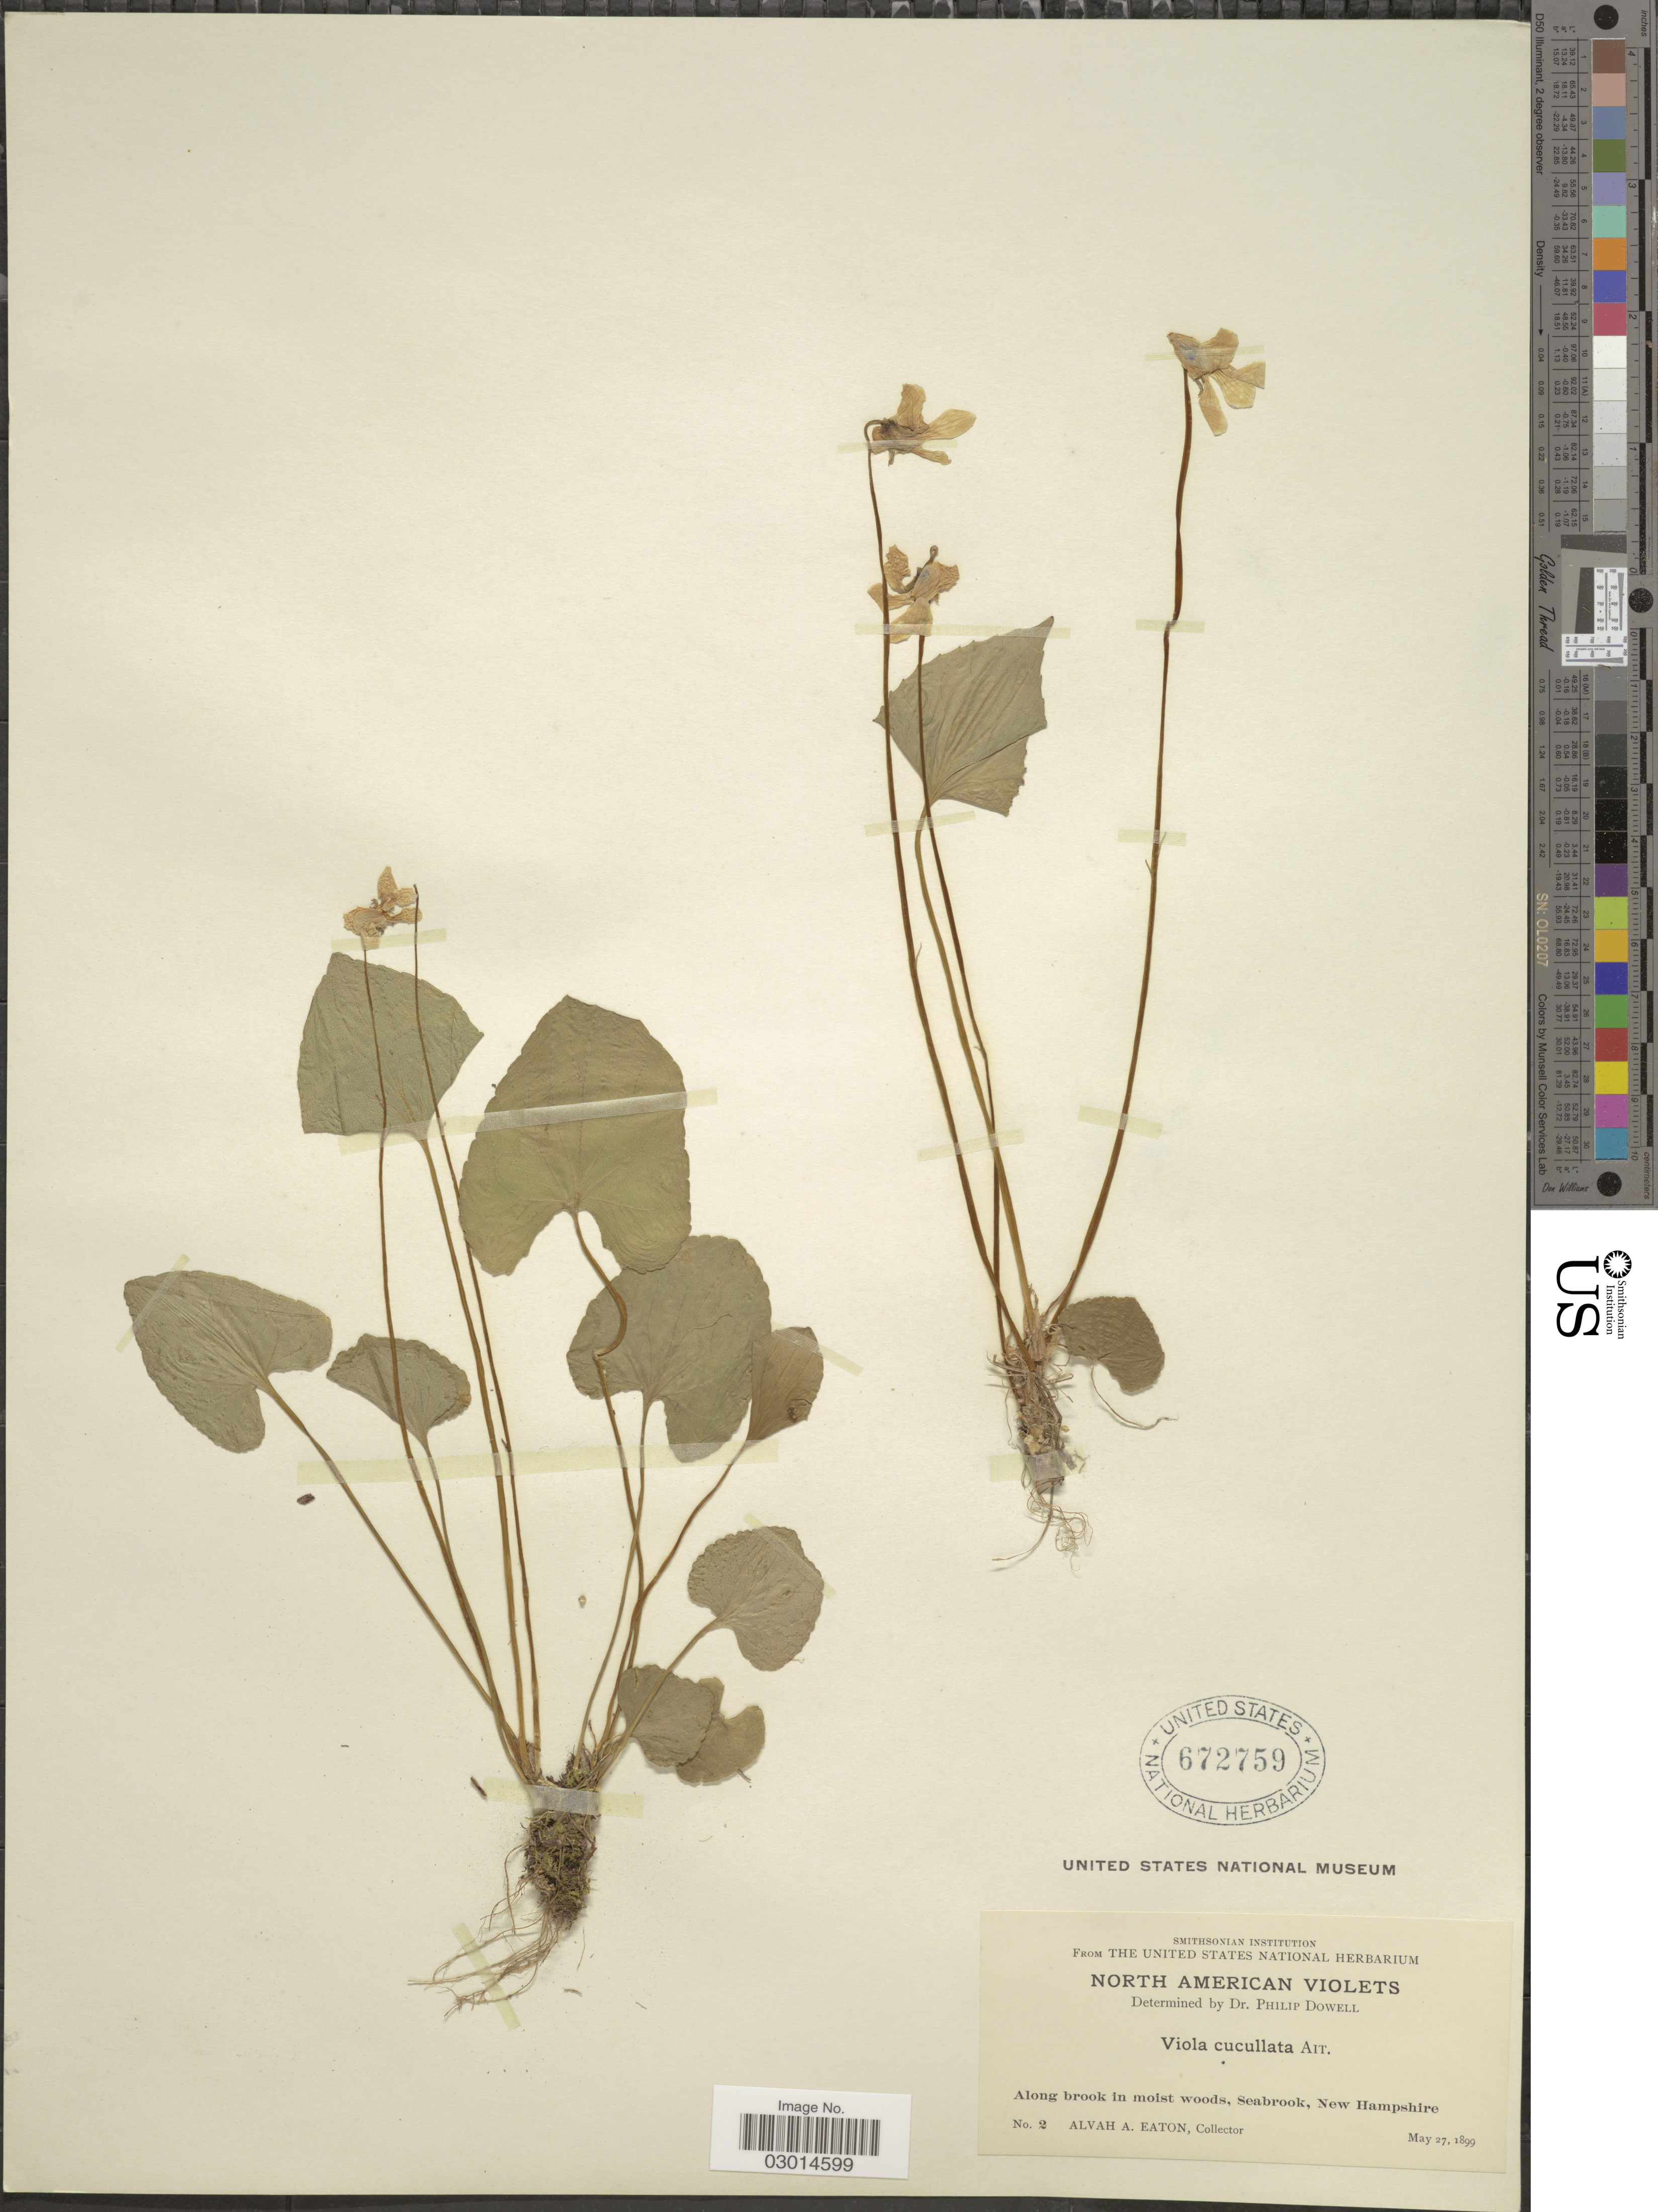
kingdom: Plantae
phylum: Tracheophyta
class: Magnoliopsida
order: Malpighiales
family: Violaceae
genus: Viola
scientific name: Viola cucullata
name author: Aiton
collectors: A. A. Eaton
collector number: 2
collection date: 1899-05-27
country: United States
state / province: New Hampshire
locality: Along brook in moist woods, Seabrook.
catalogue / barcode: US 672759